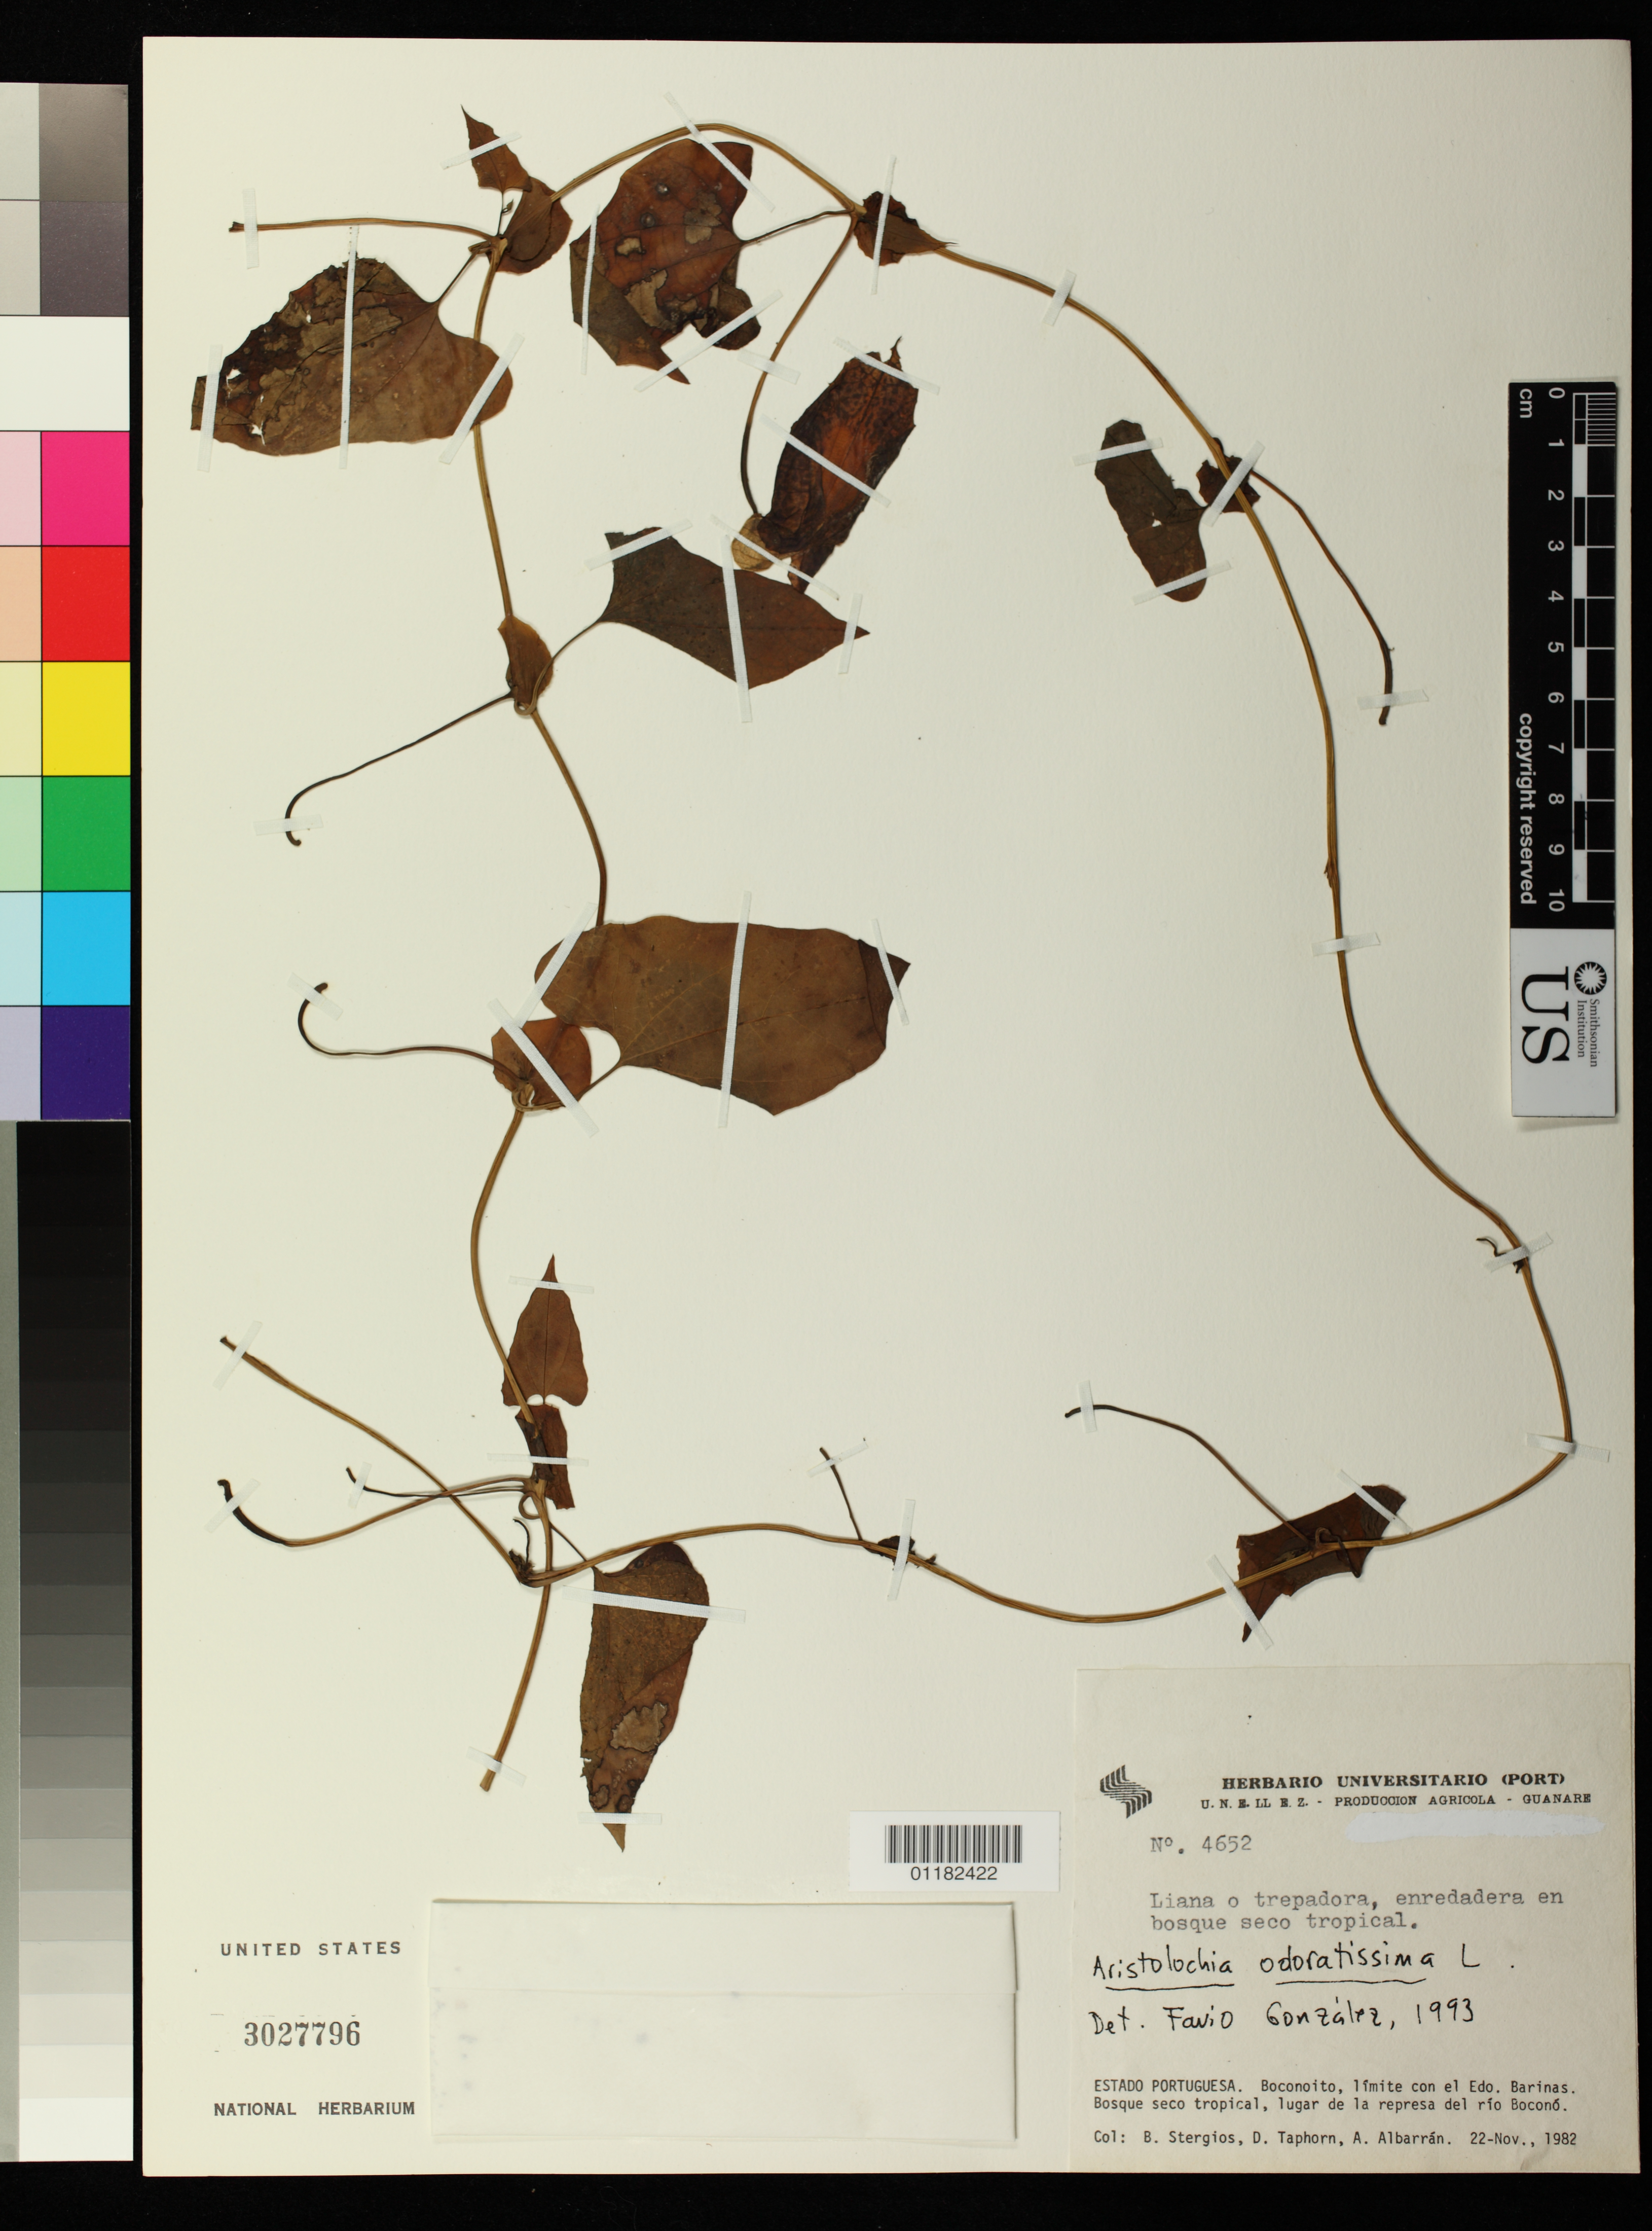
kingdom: Plantae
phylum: Tracheophyta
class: Magnoliopsida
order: Piperales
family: Aristolochiaceae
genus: Aristolochia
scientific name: Aristolochia odoratissima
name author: L.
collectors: B. G. Stergios, D. Taphorn & A. Albarrán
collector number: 4652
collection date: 1982-11-22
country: Venezuela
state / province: Portuguesa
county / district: San Genaro de Boconoito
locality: Boconoito, límite con el Edo. Barinas, lugar de la represa del río Boconó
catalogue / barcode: US 3027796